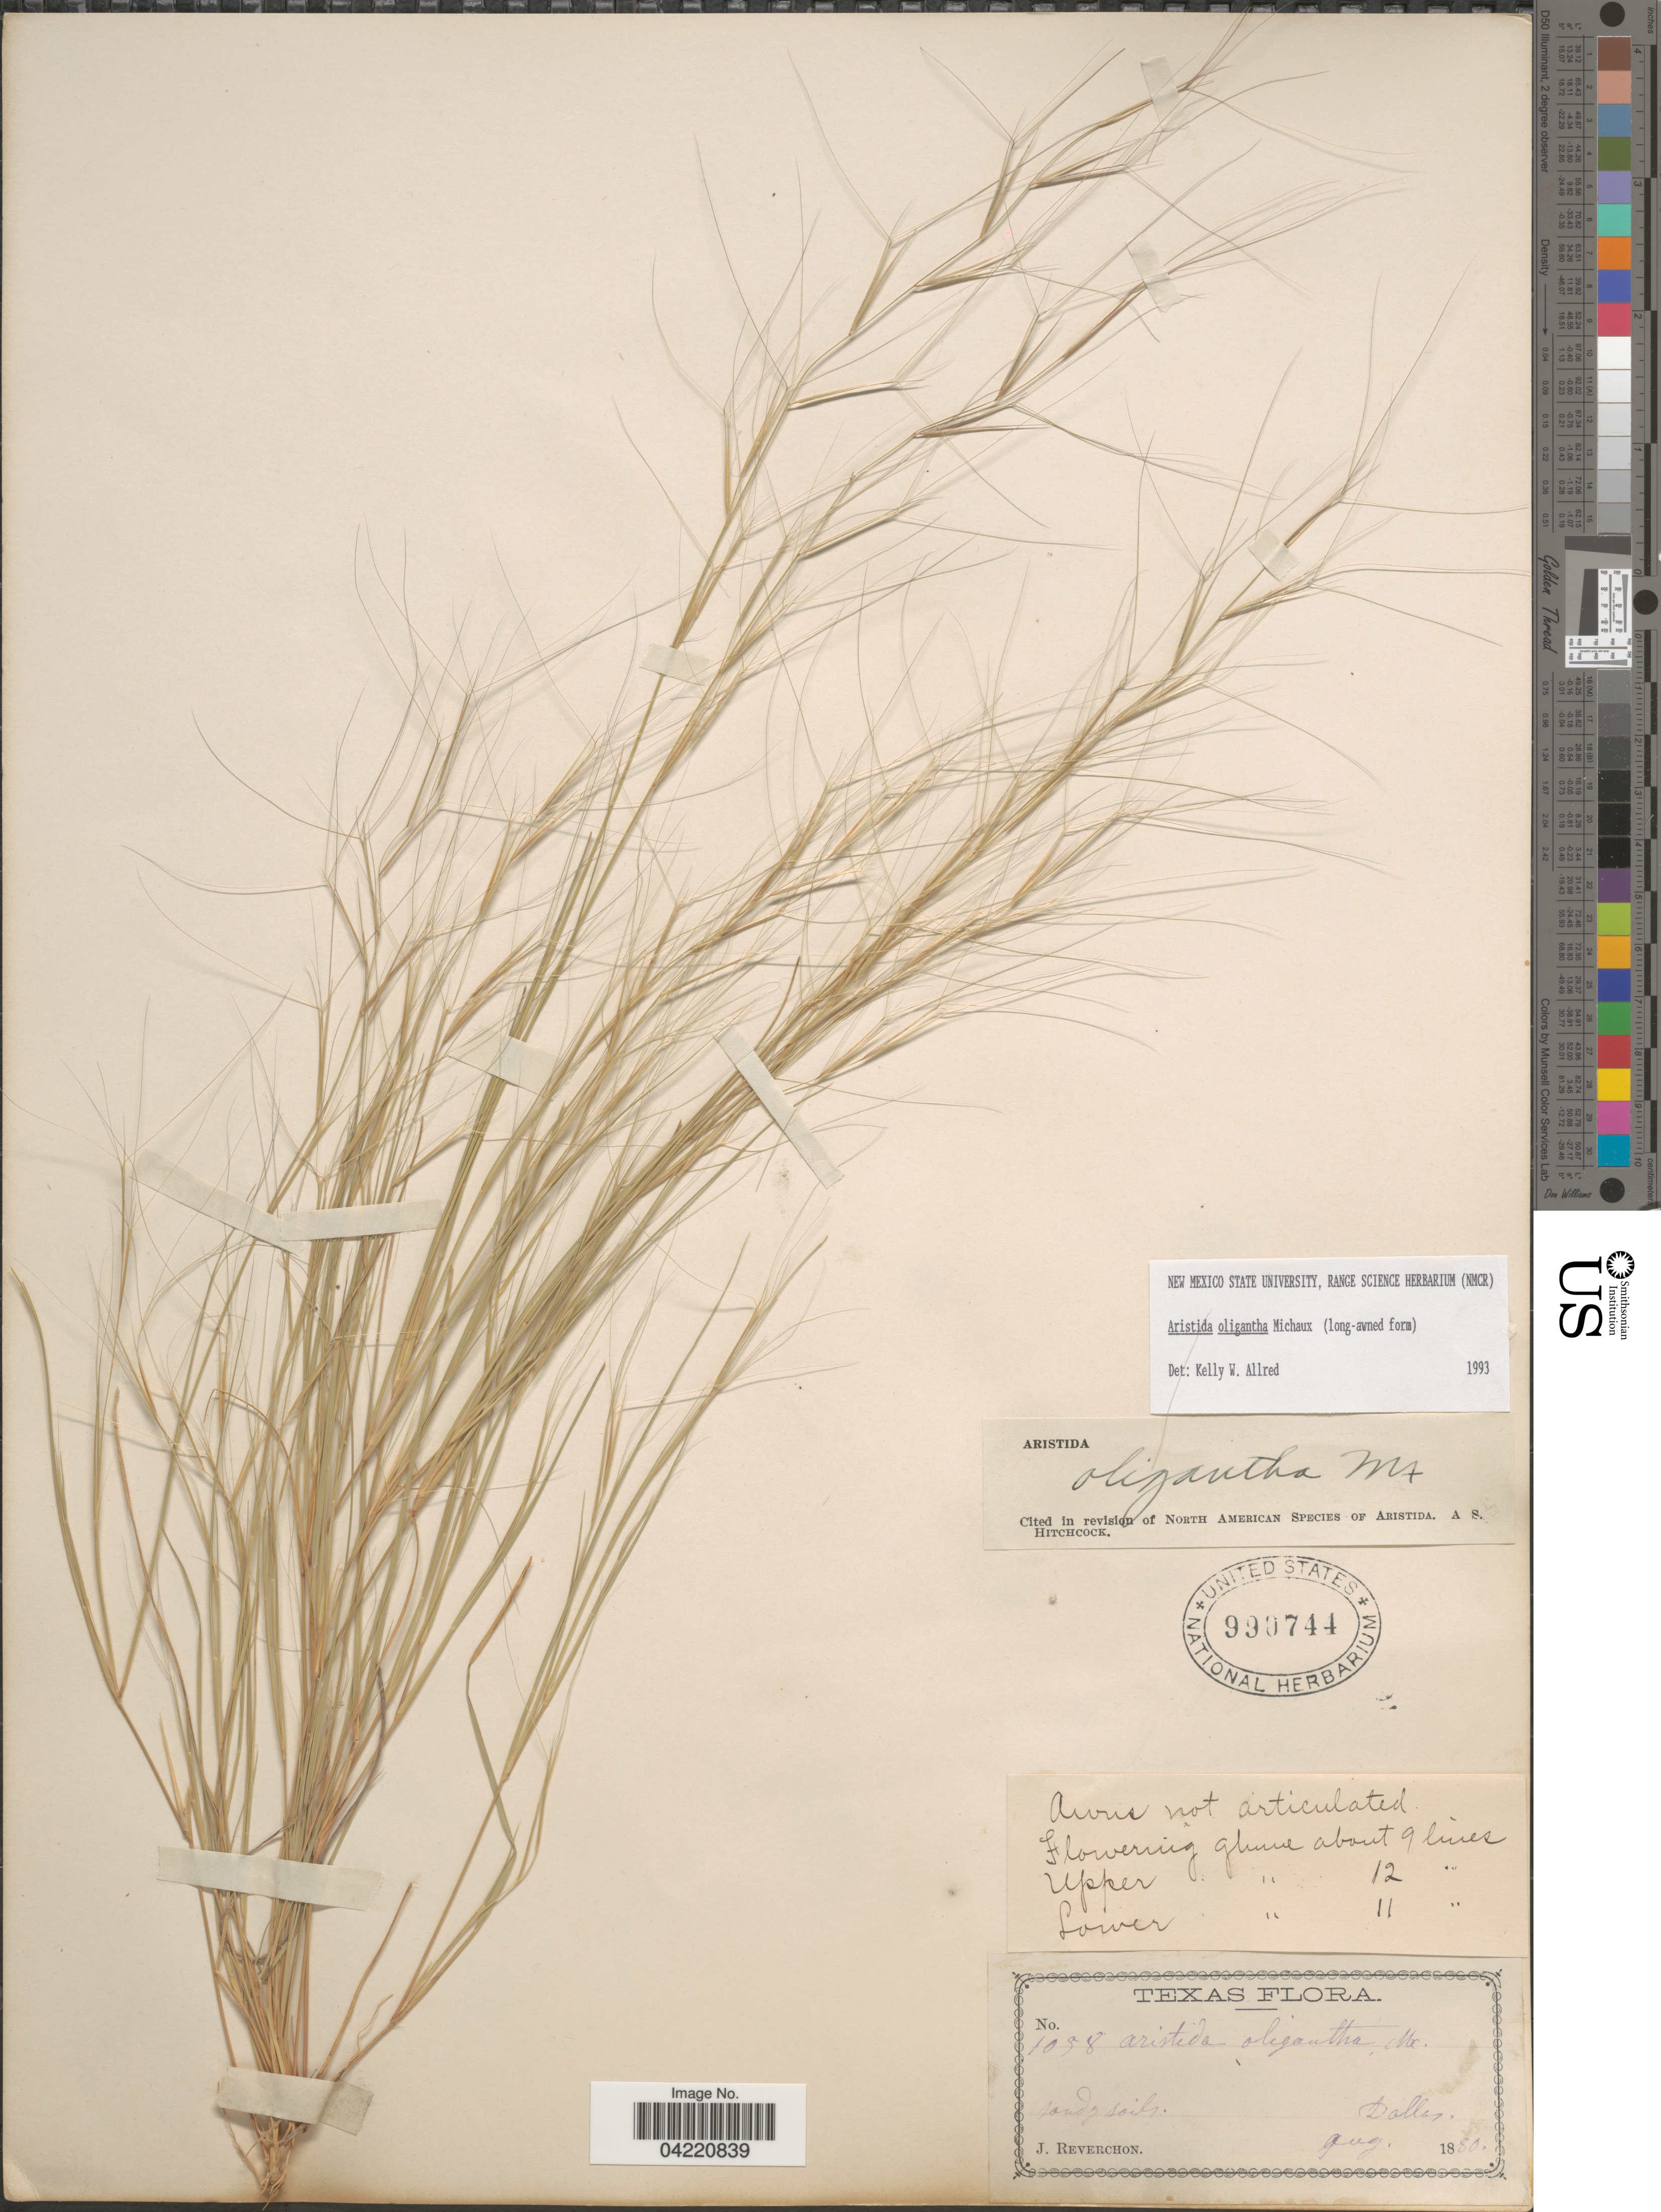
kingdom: Plantae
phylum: Tracheophyta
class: Liliopsida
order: Poales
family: Poaceae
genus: Aristida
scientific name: Aristida oligantha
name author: Michx.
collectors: J. Reverchon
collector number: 1058*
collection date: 1880-08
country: United States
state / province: Texas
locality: Dallas.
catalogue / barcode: US 990744